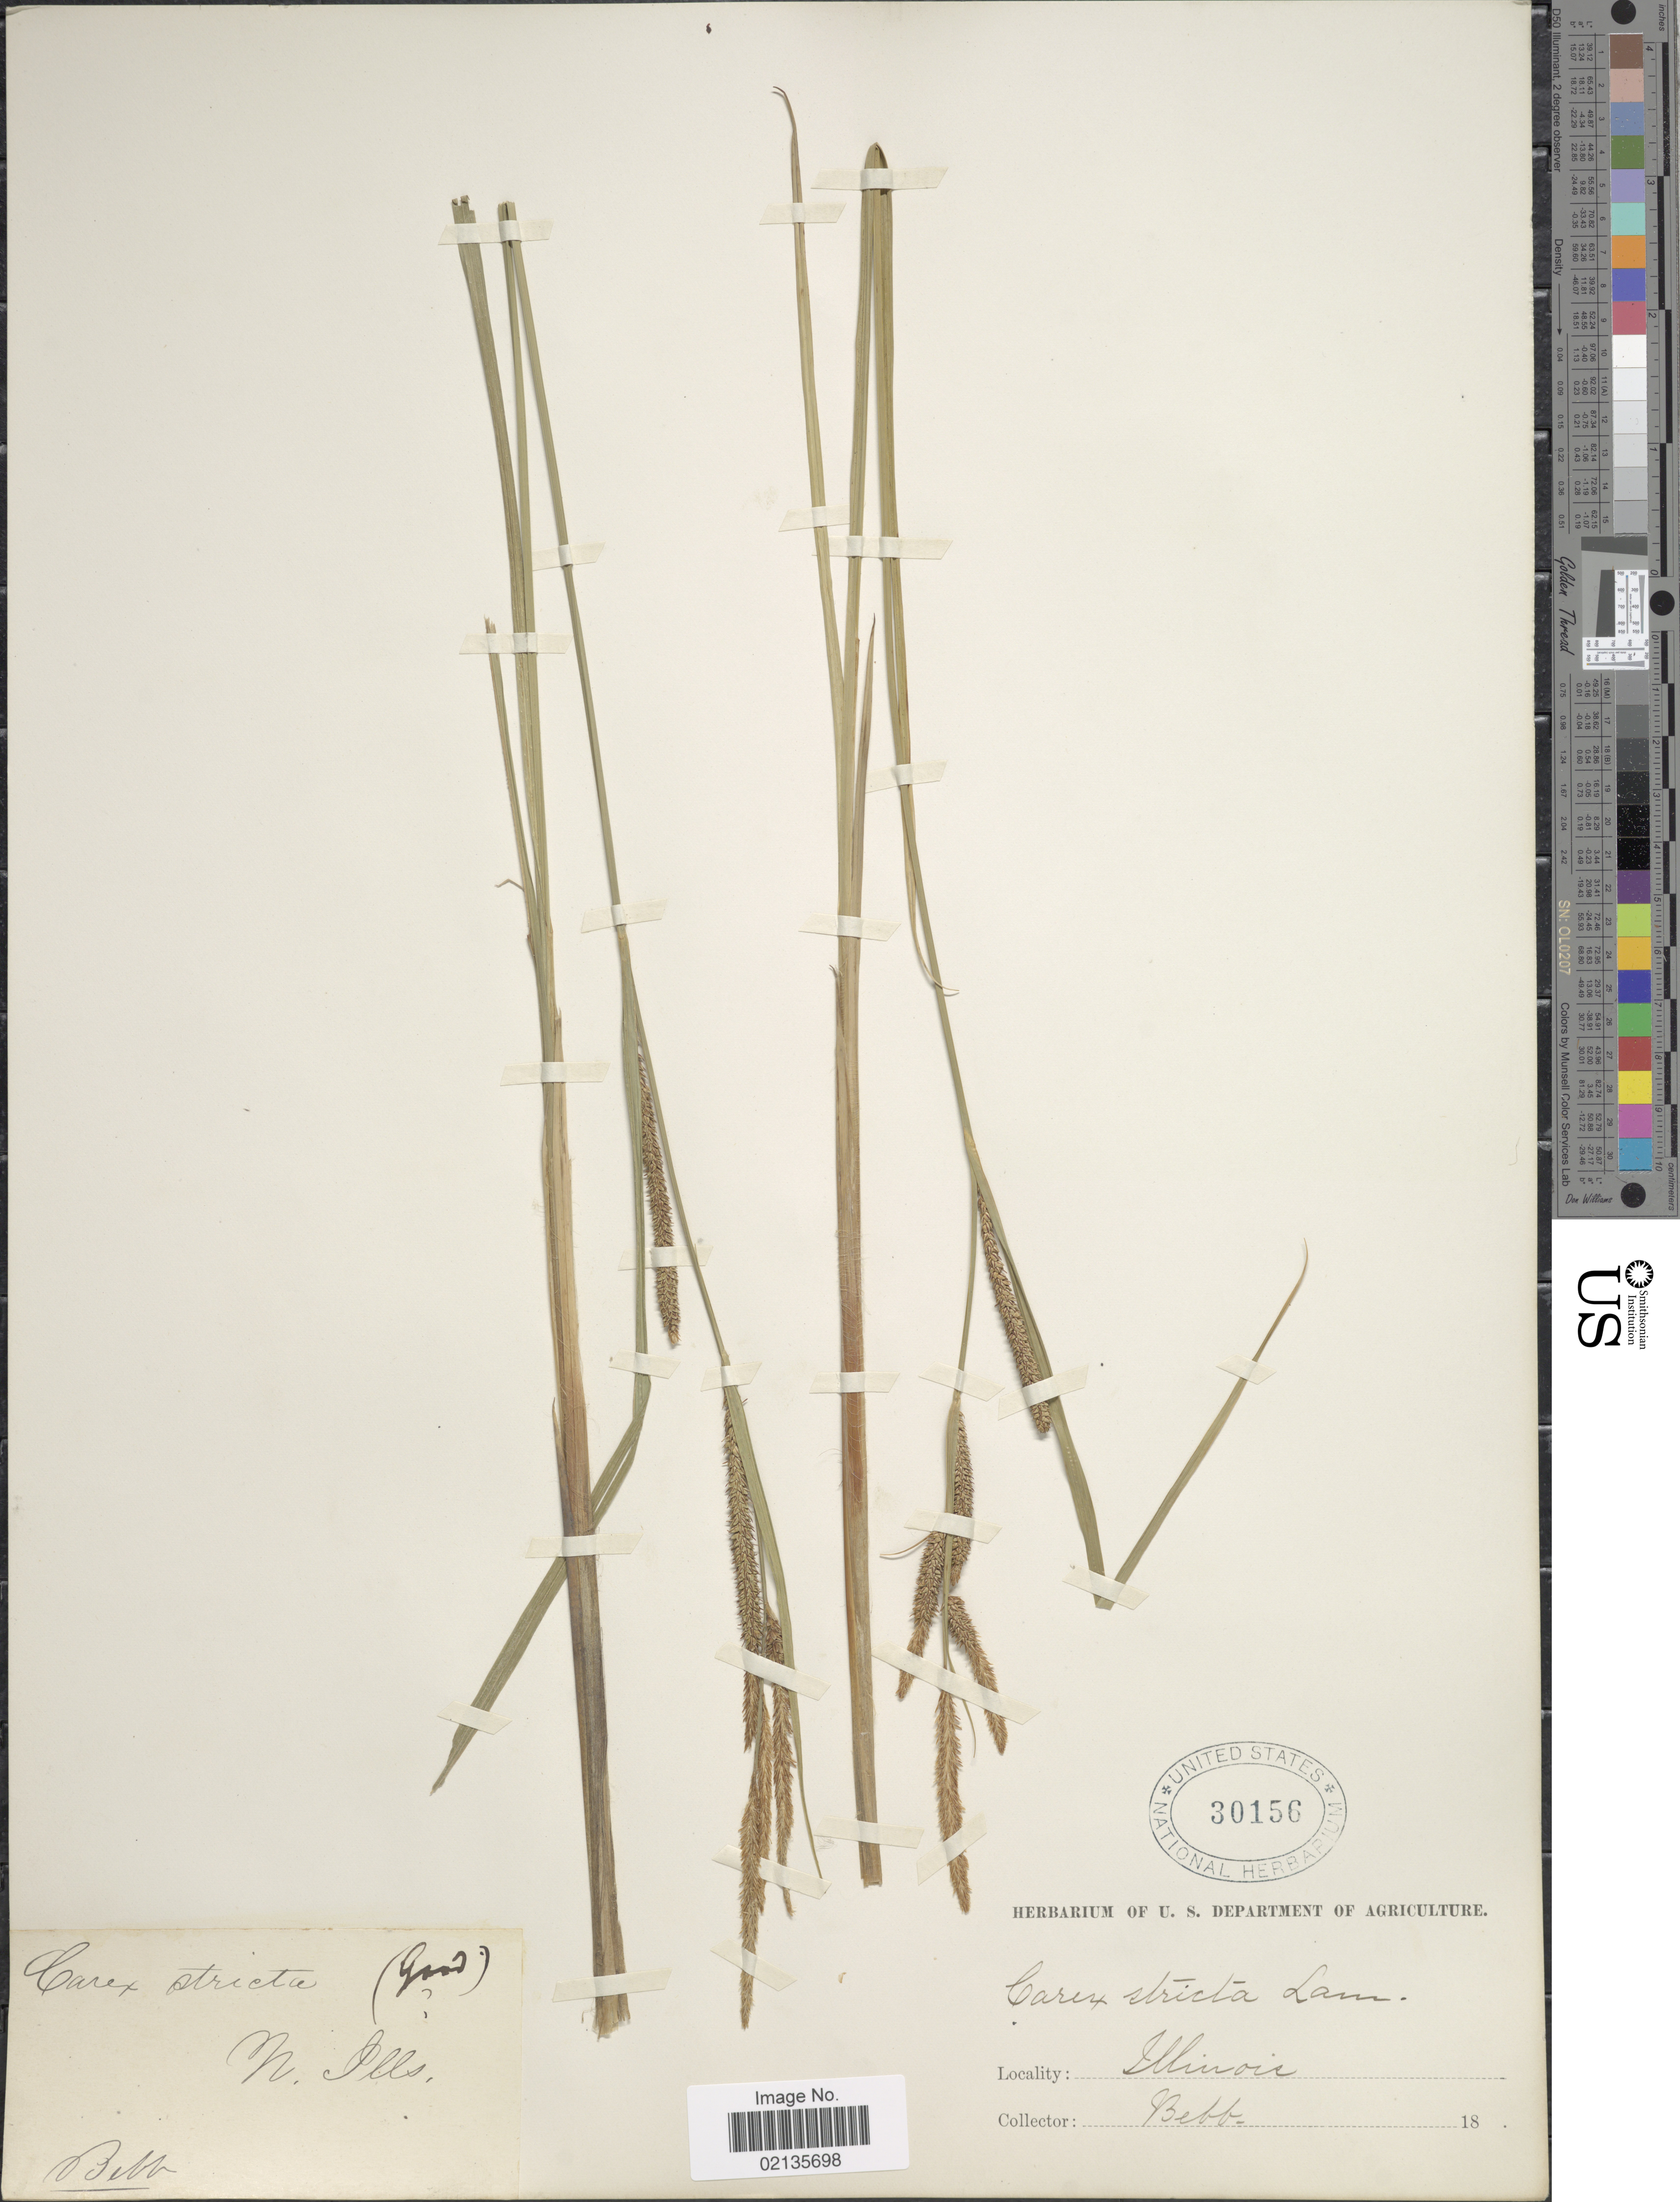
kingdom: Plantae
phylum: Tracheophyta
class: Liliopsida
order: Poales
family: Cyperaceae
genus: Carex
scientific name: Carex stricta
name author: Lam.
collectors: -. Bebb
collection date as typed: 18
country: United States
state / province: Illinois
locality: N. Ills.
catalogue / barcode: US 30156